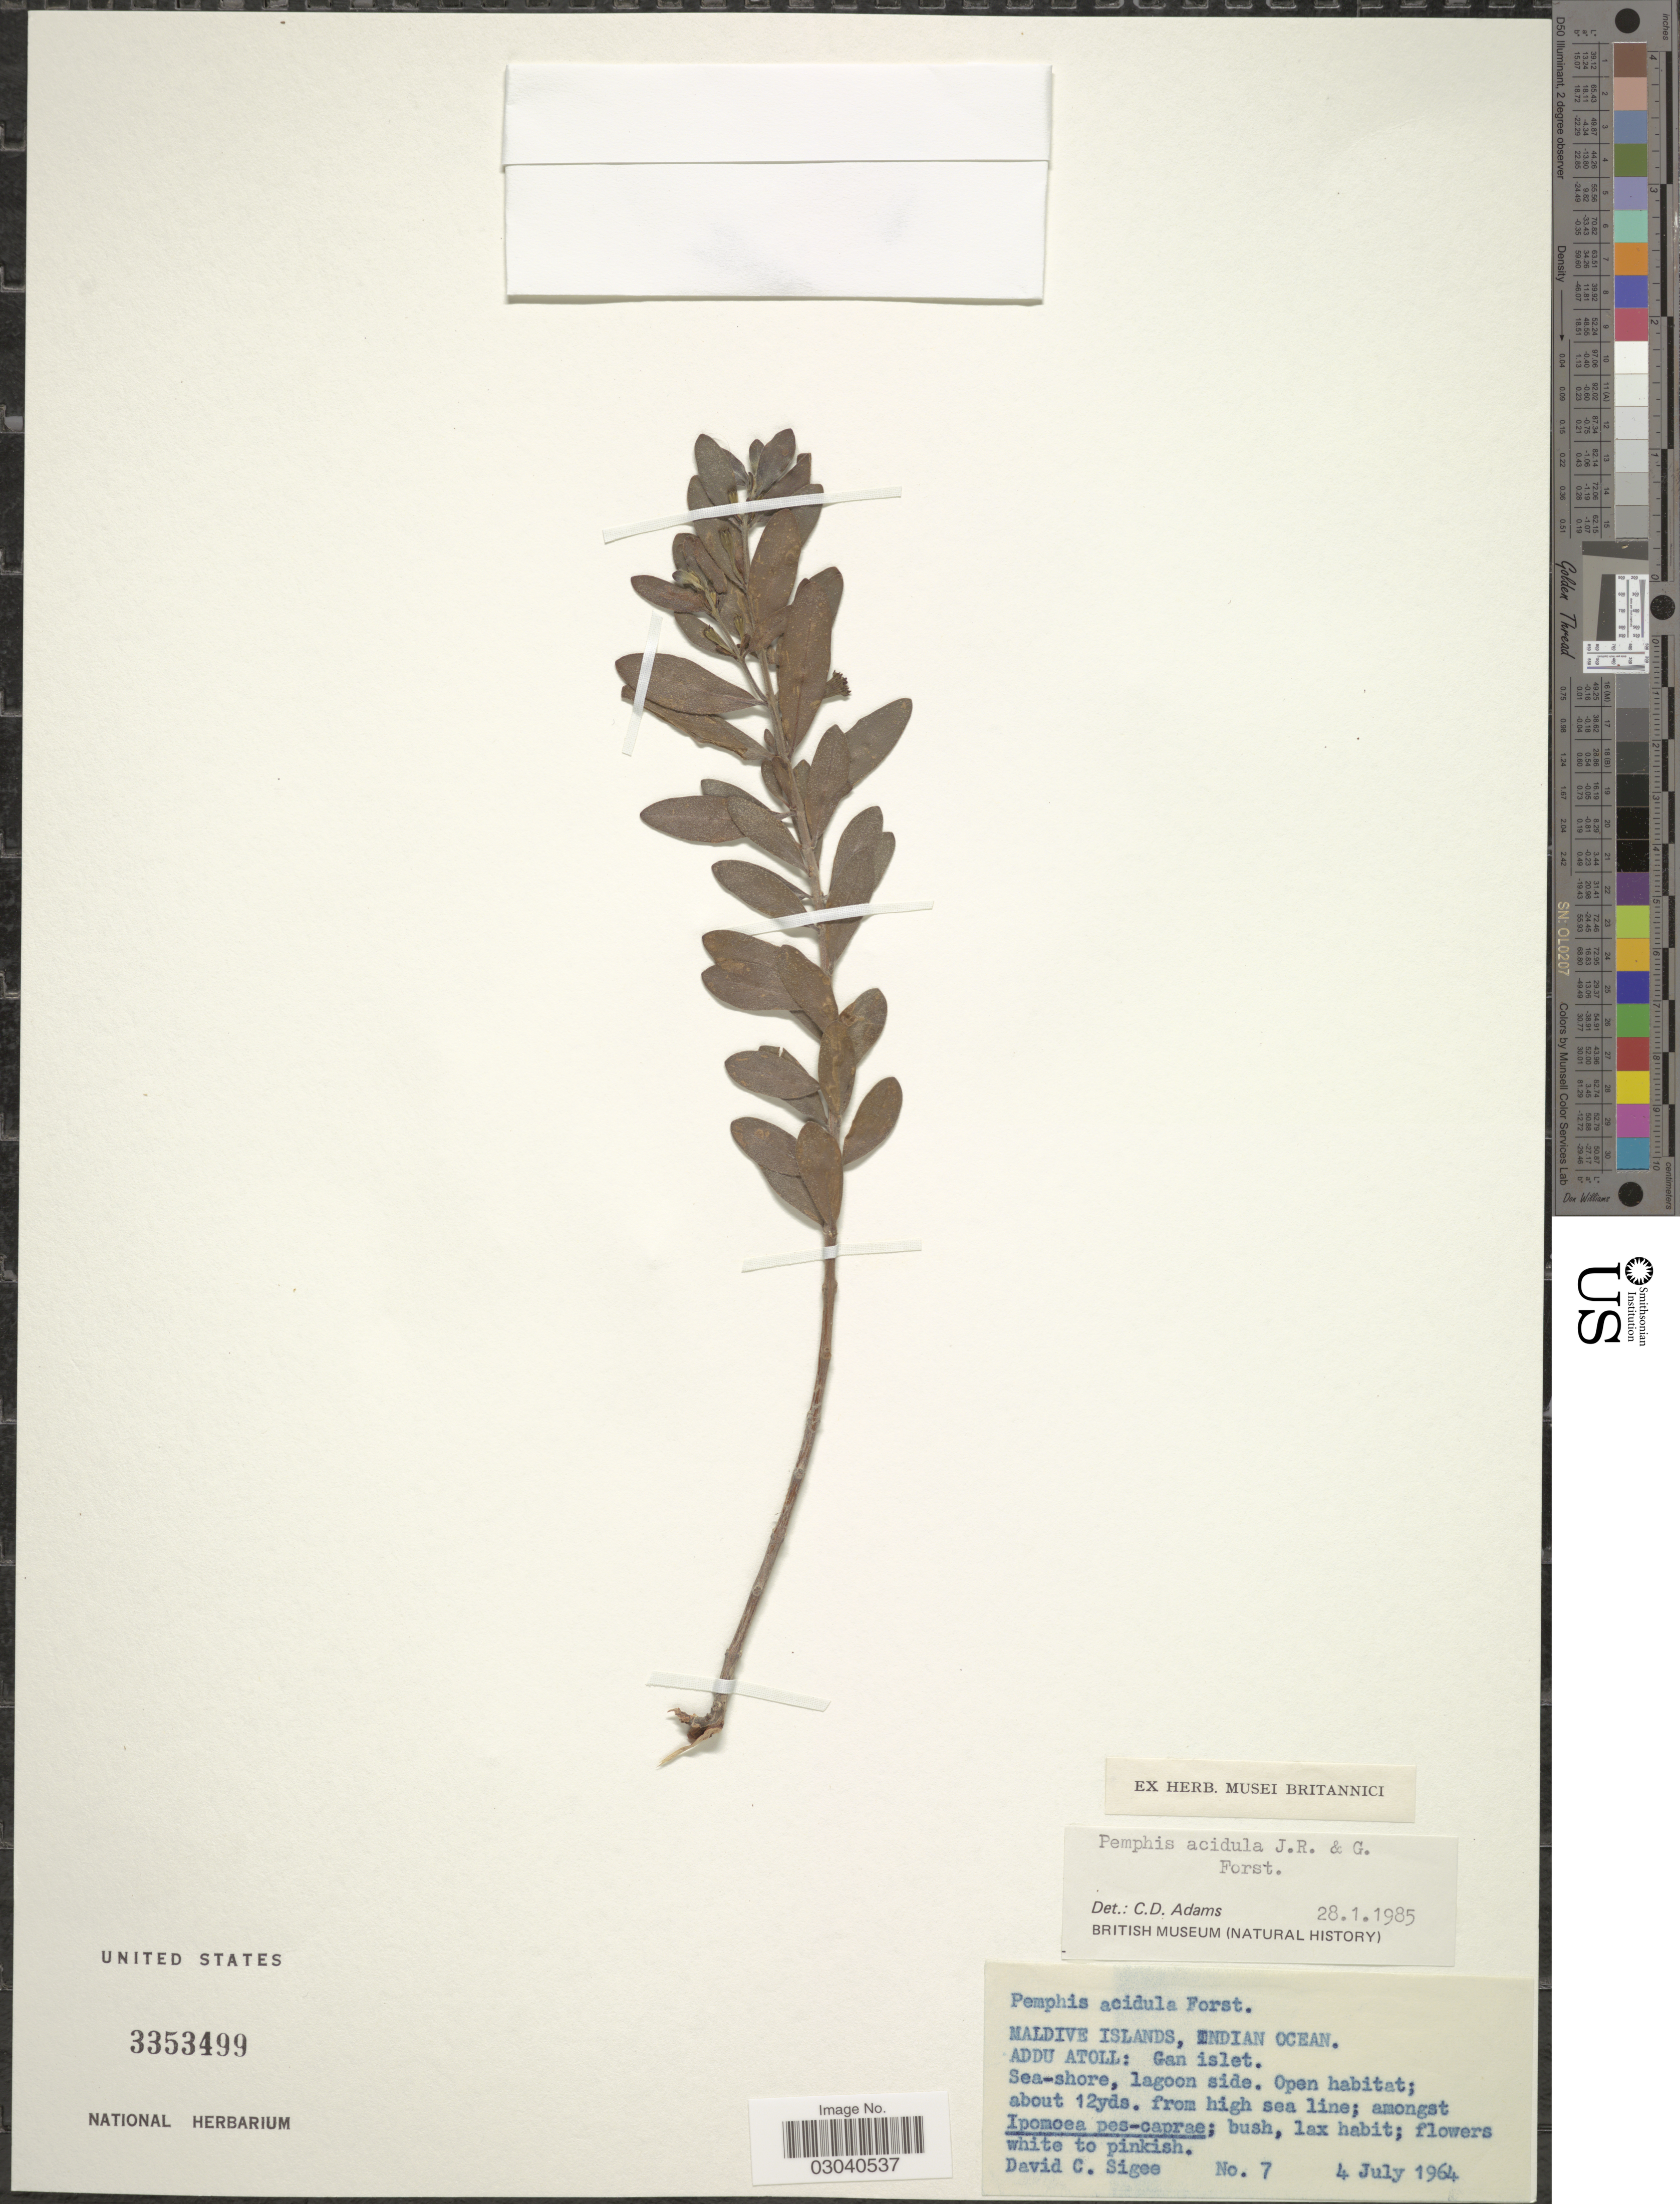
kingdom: Plantae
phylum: Tracheophyta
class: Magnoliopsida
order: Myrtales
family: Lythraceae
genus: Pemphis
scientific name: Pemphis acidula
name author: J.R. Forst. & G. Forst.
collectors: D. C. Sigee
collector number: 7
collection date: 1964-07-04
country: Maldive Islands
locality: Indian Ocean. Addu Atoll: Gan islet.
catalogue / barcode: US 3353499